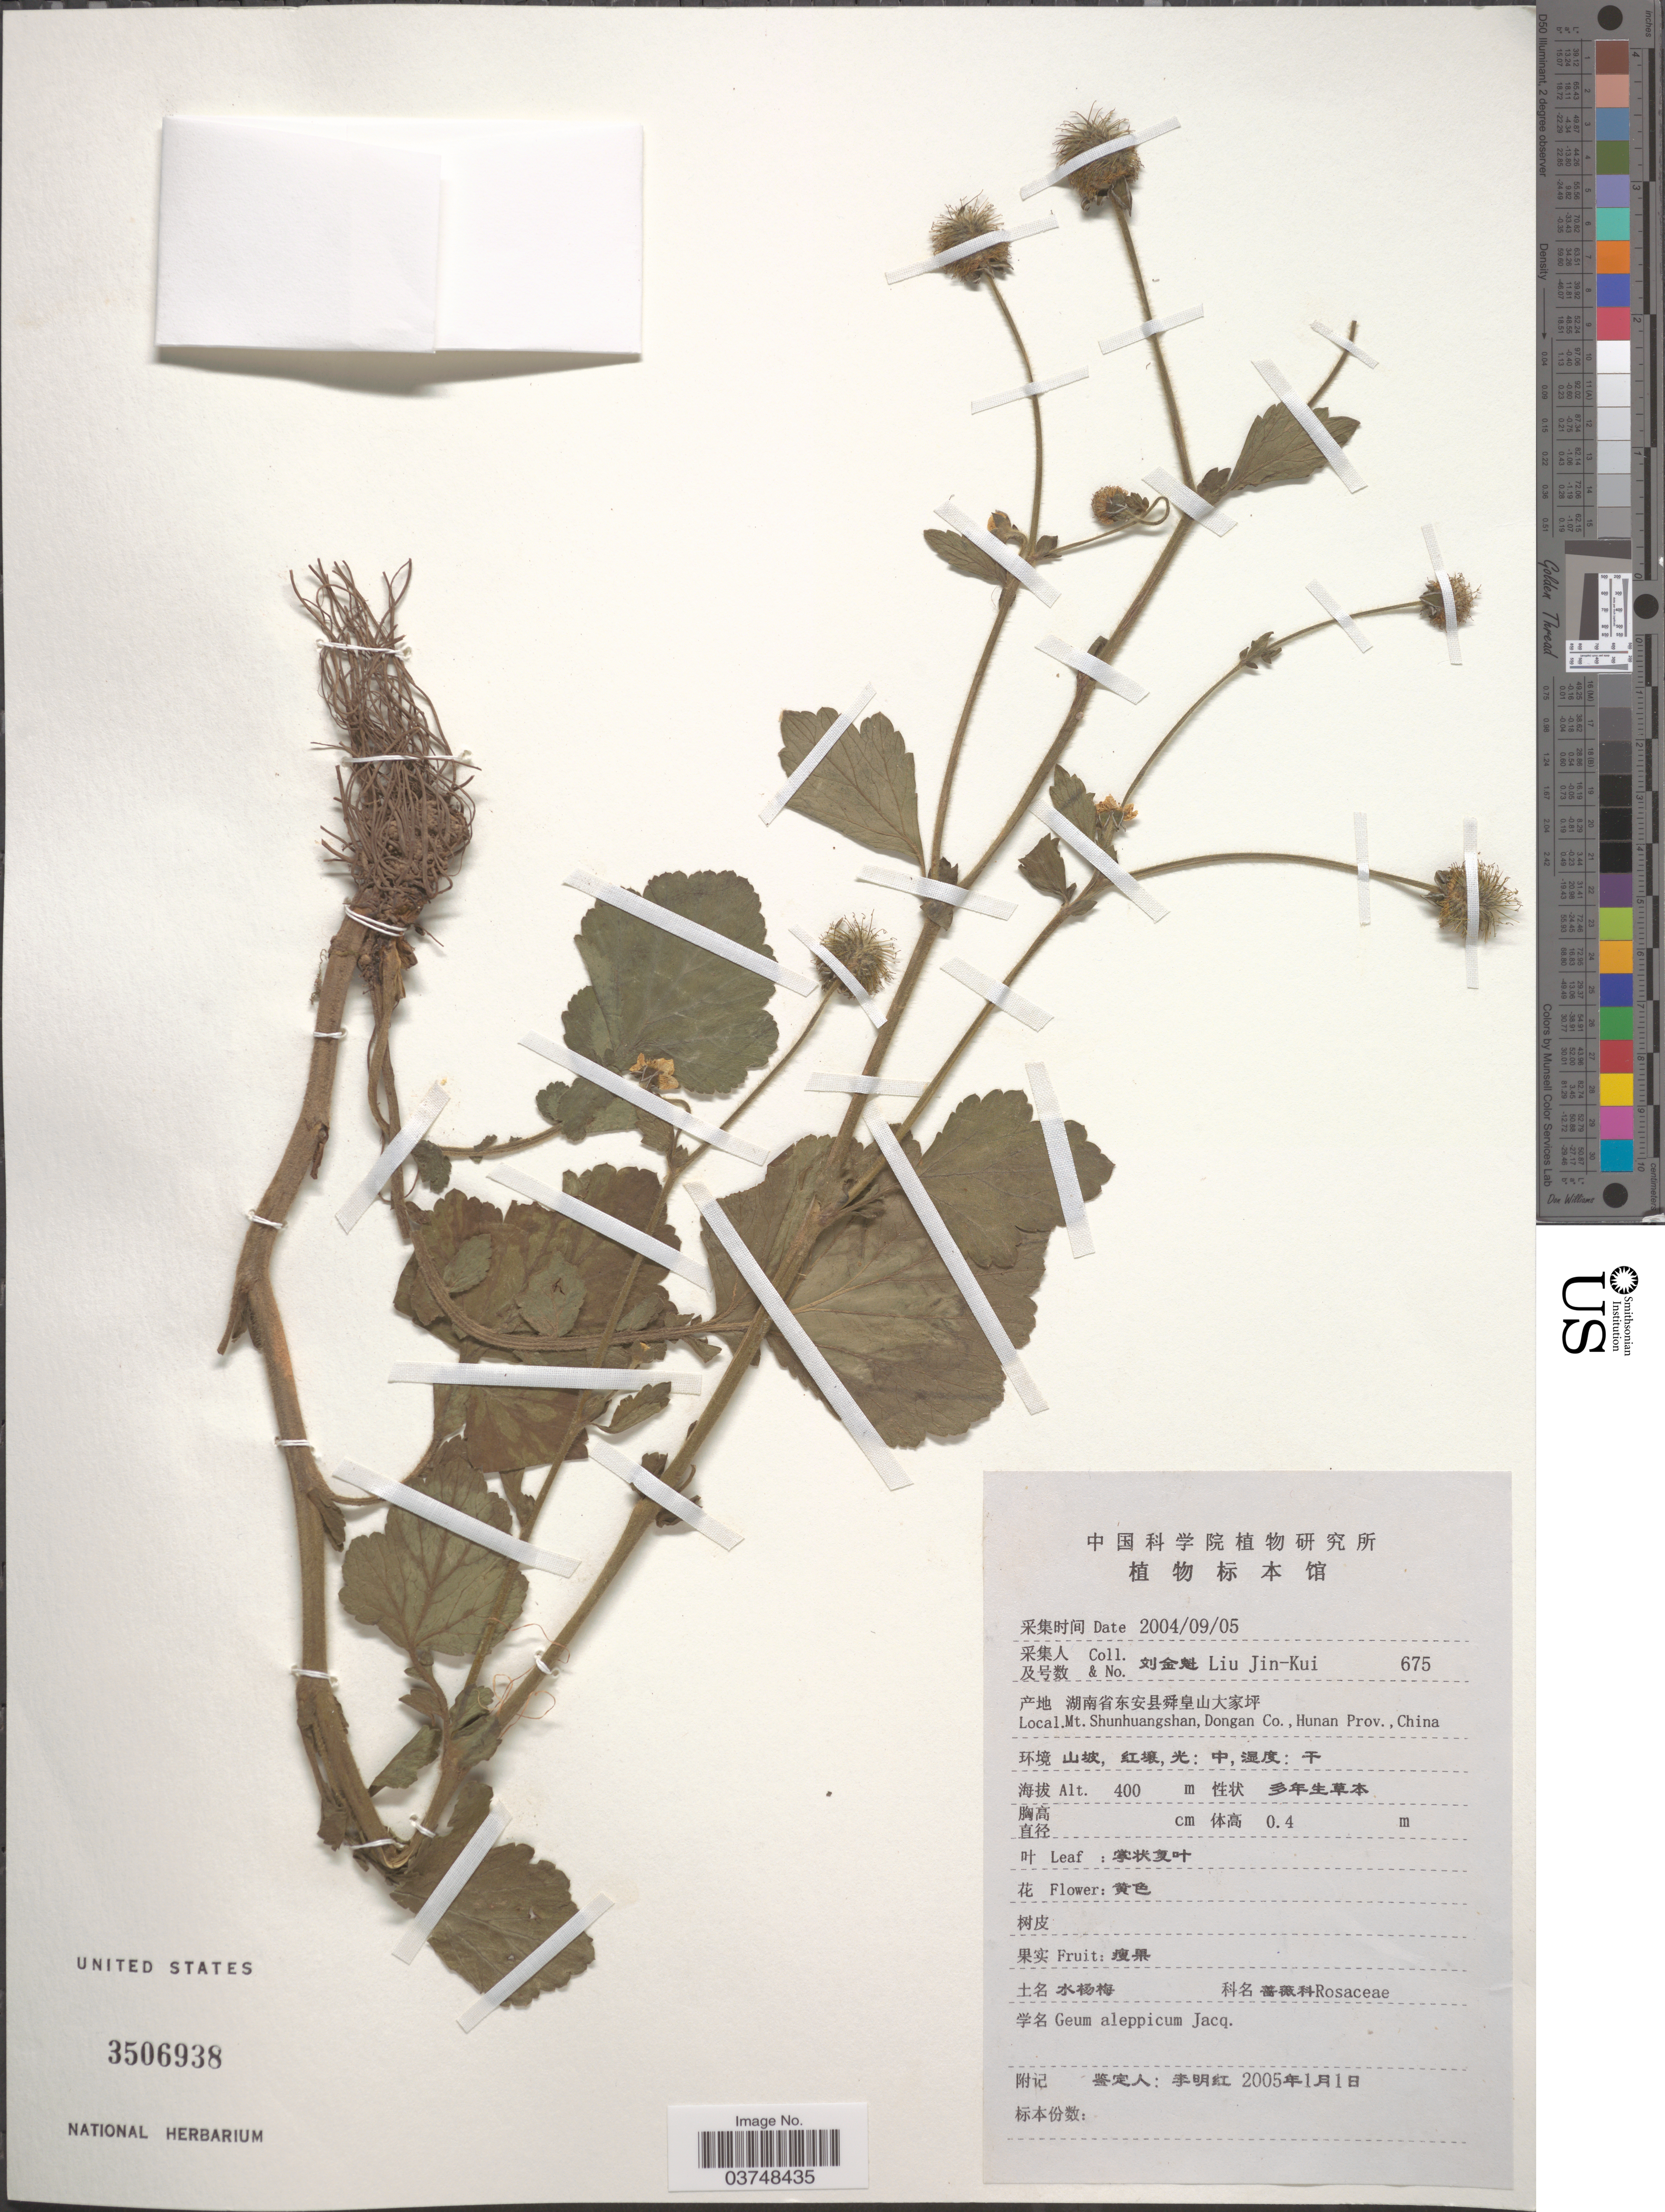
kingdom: Plantae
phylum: Tracheophyta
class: Magnoliopsida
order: Rosales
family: Rosaceae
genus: Geum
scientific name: Geum aleppicum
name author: Jacq.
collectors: Liu Jin-Kui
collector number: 675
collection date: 2004-09-05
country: China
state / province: Hunan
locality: Mt. Shunhuangshan, Dongan Co.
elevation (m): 400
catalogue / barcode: US 3506938